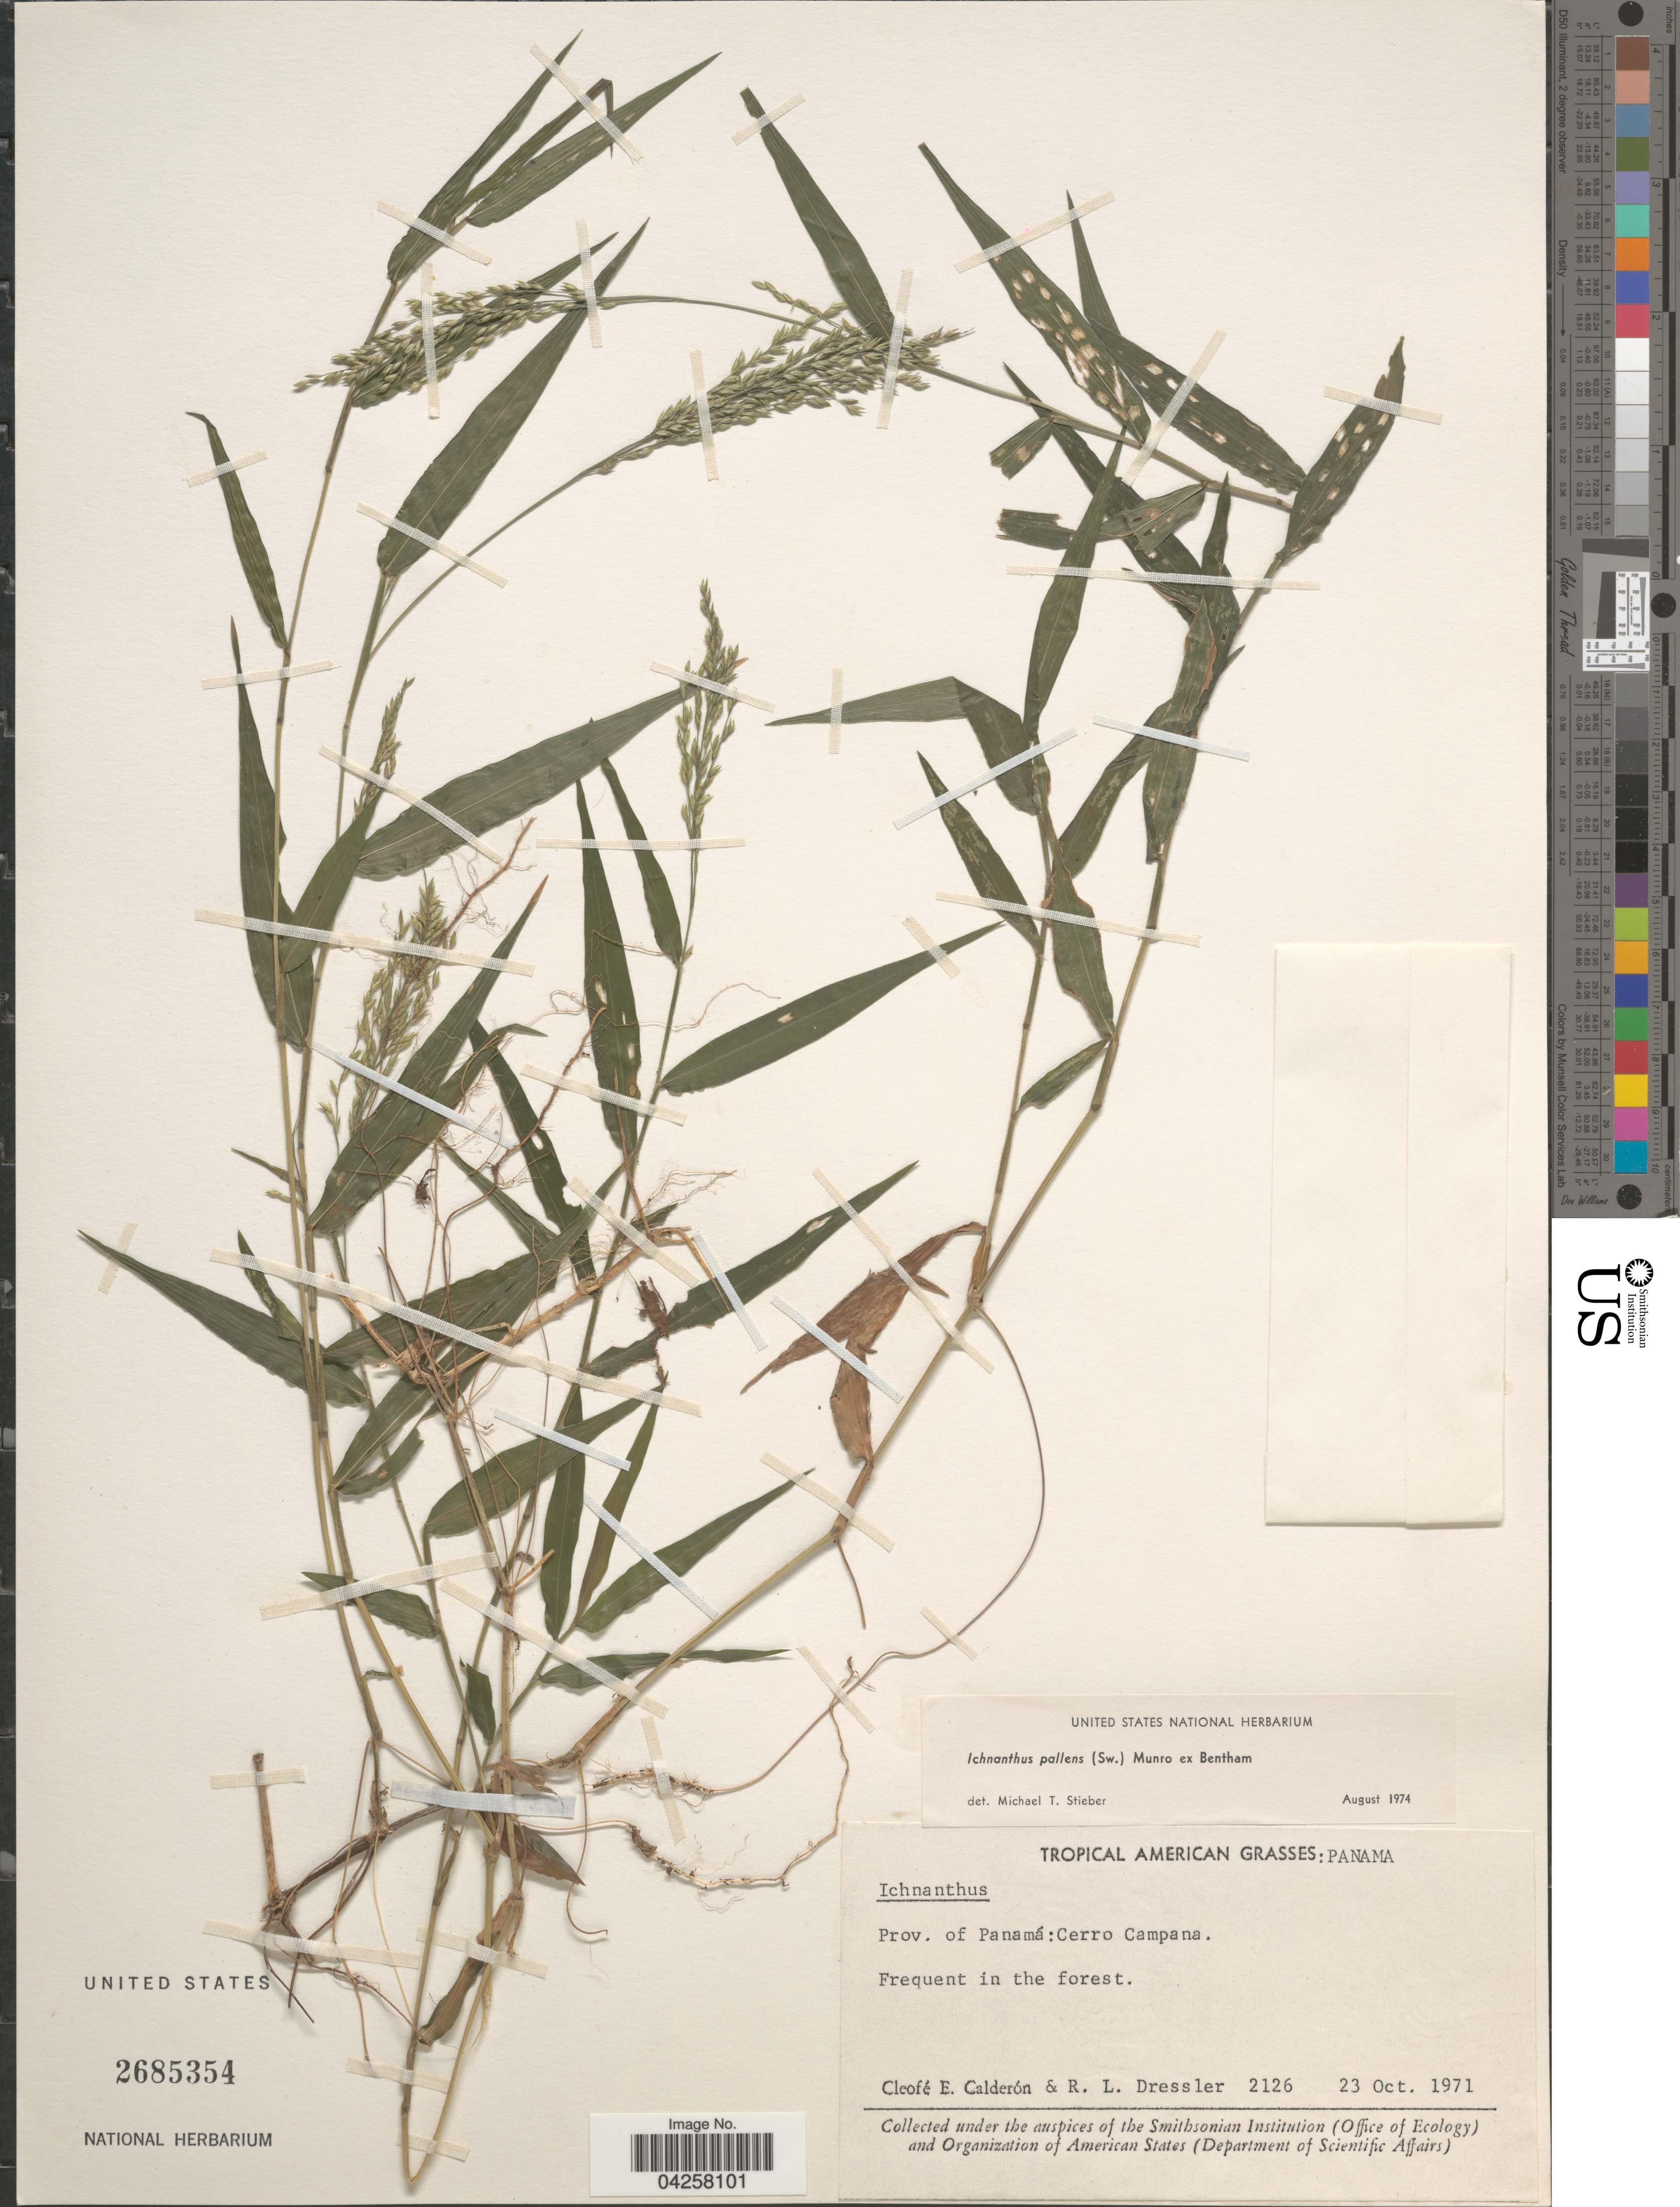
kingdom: Plantae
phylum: Tracheophyta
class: Liliopsida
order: Poales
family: Poaceae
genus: Ichnanthus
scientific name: Ichnanthus pallens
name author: (Sw.) Munro ex Benth.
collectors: C. E. Calderón & R. Dressler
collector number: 2126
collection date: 1971-10-23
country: Panama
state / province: Panamá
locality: Cerro Campana.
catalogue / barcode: US 2685354